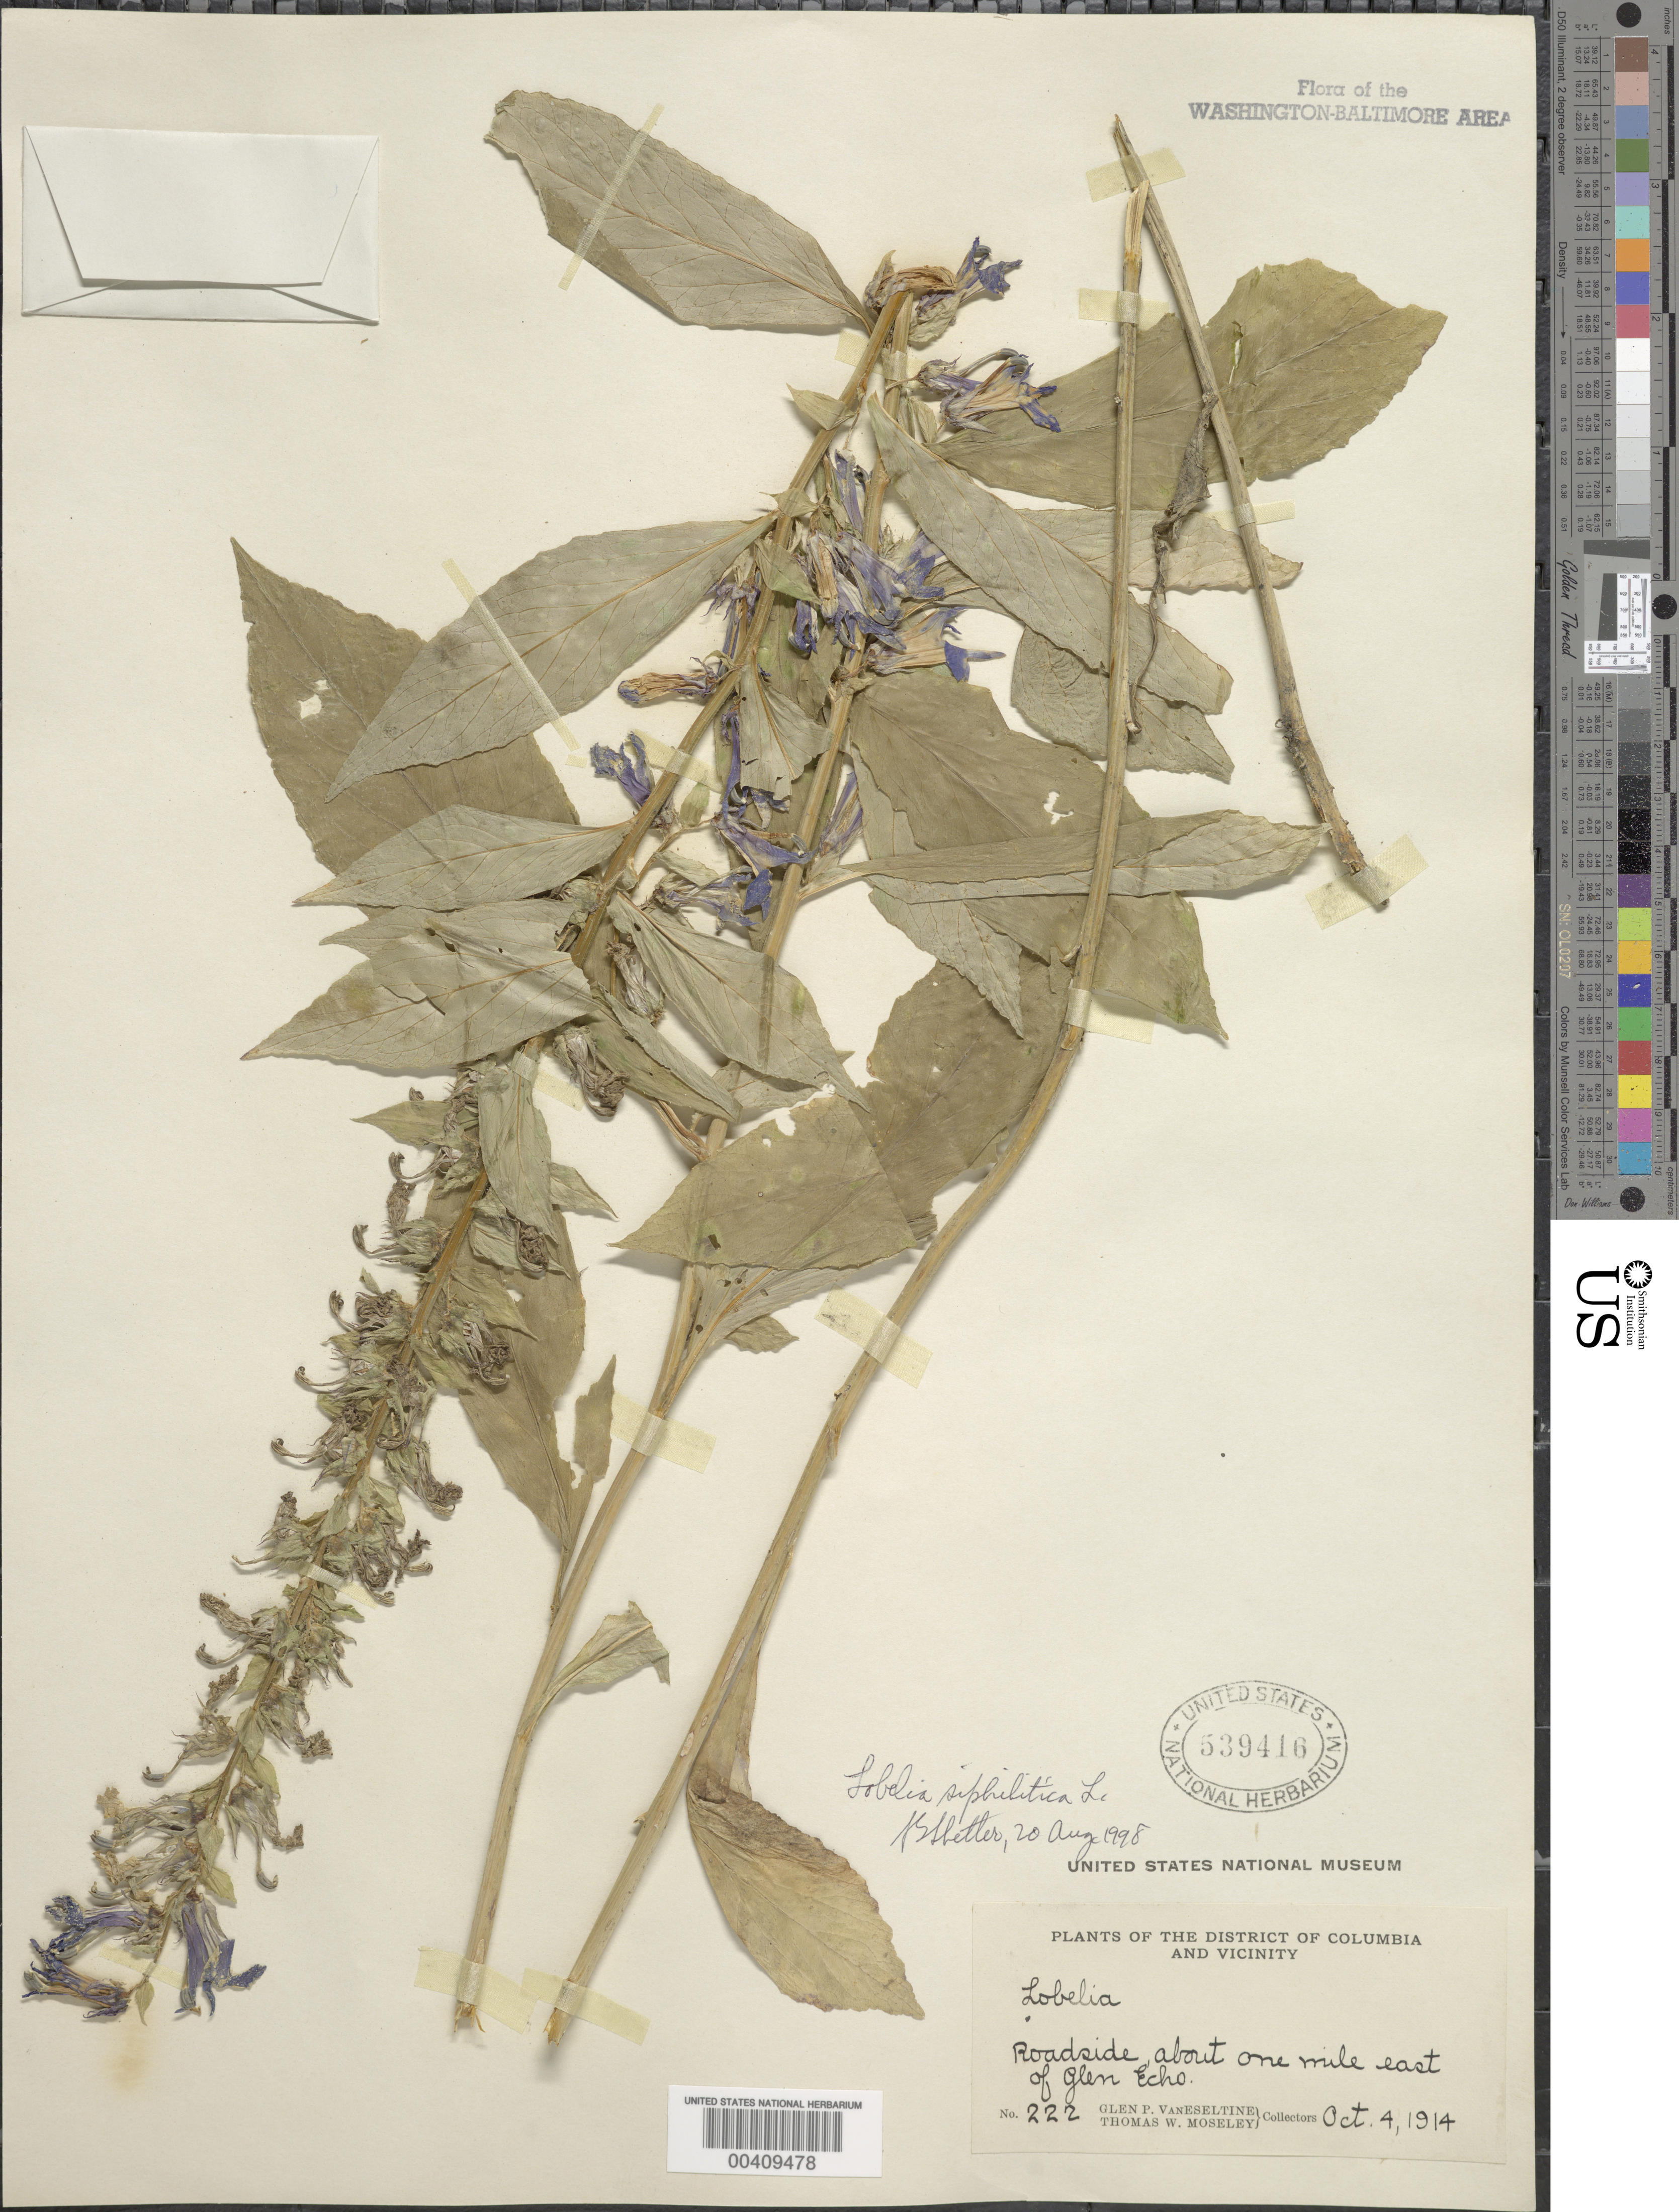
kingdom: Plantae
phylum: Tracheophyta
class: Magnoliopsida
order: Asterales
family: Campanulaceae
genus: Lobelia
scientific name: Lobelia siphilitica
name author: L.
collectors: G. P. Van Eseltine & T. Moseley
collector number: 222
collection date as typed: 04 Oct 1914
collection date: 1914-10-04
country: United States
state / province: District of Columbia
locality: Near Glen Echo C. & O. Canal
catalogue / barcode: US 539416